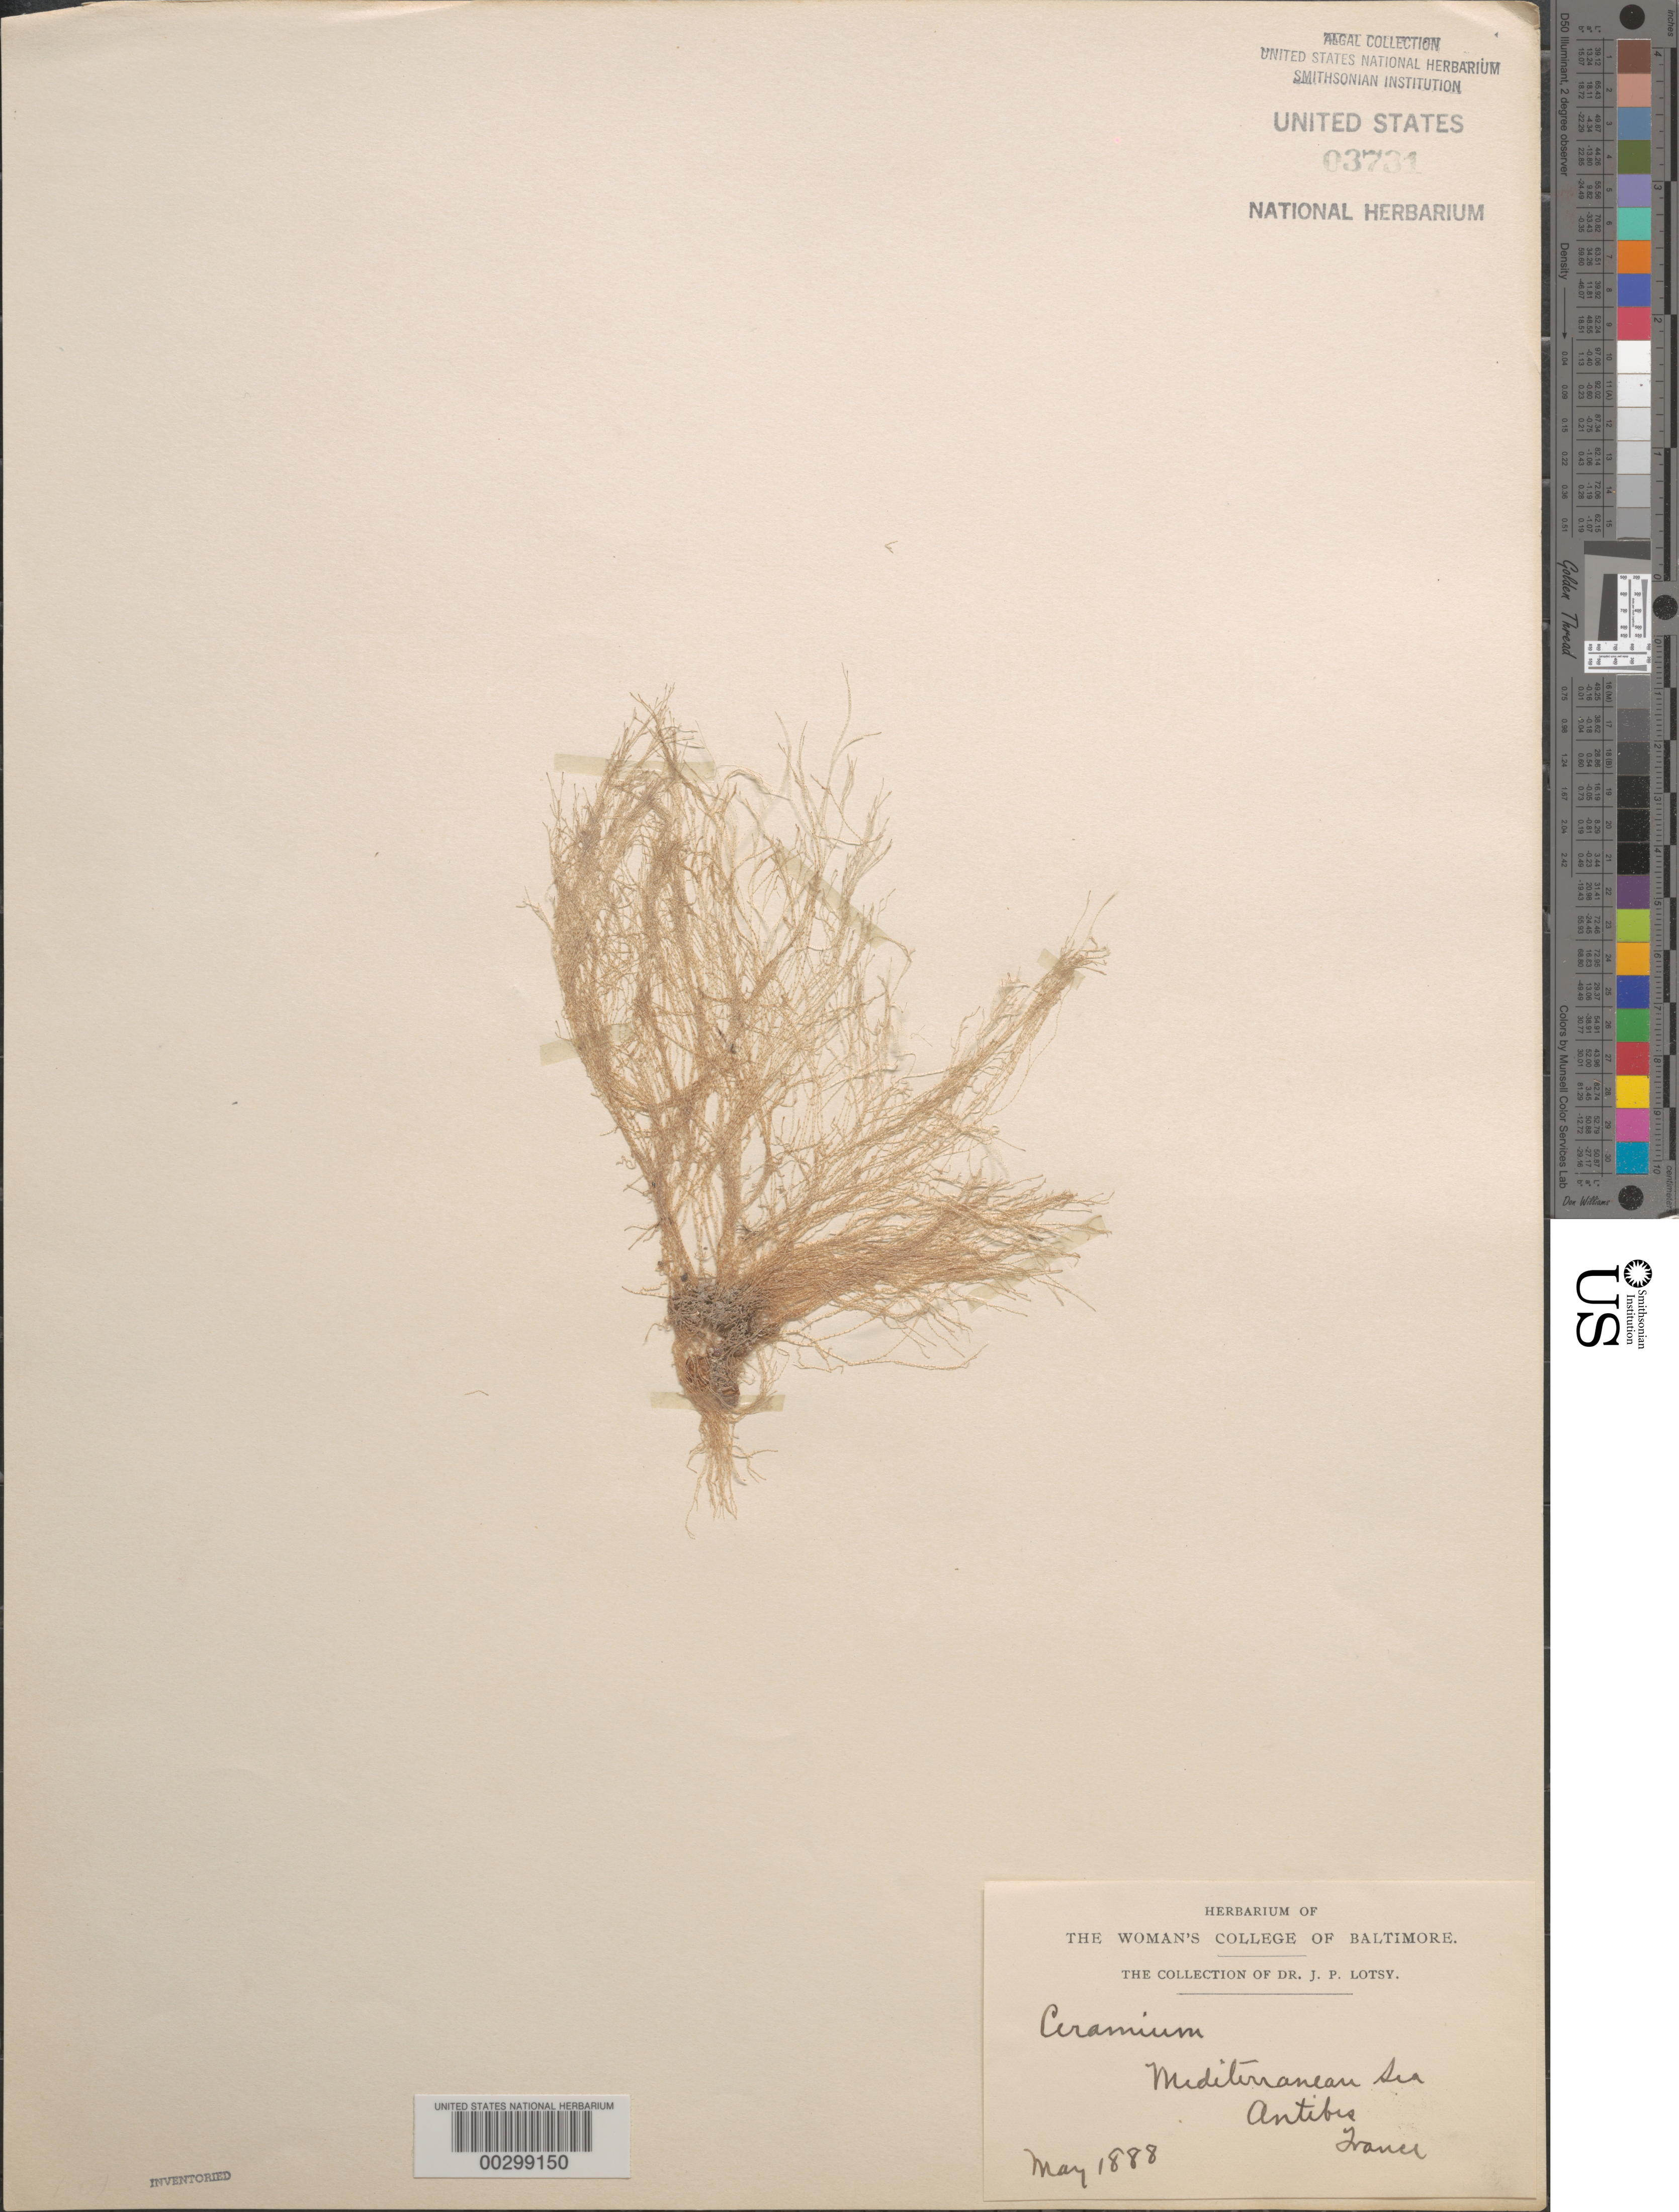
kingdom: Plantae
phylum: Rhodophyta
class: Florideophyceae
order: Ceramiales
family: Ceramiaceae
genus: Ceramium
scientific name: Ceramium sp.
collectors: J. Lotsy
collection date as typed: May 1888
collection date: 1888-05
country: France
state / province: Provence-Alpes-Côte d'Azur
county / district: Alpes-Maritimes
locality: Antibes, Mediterranean Sea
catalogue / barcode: US 3731